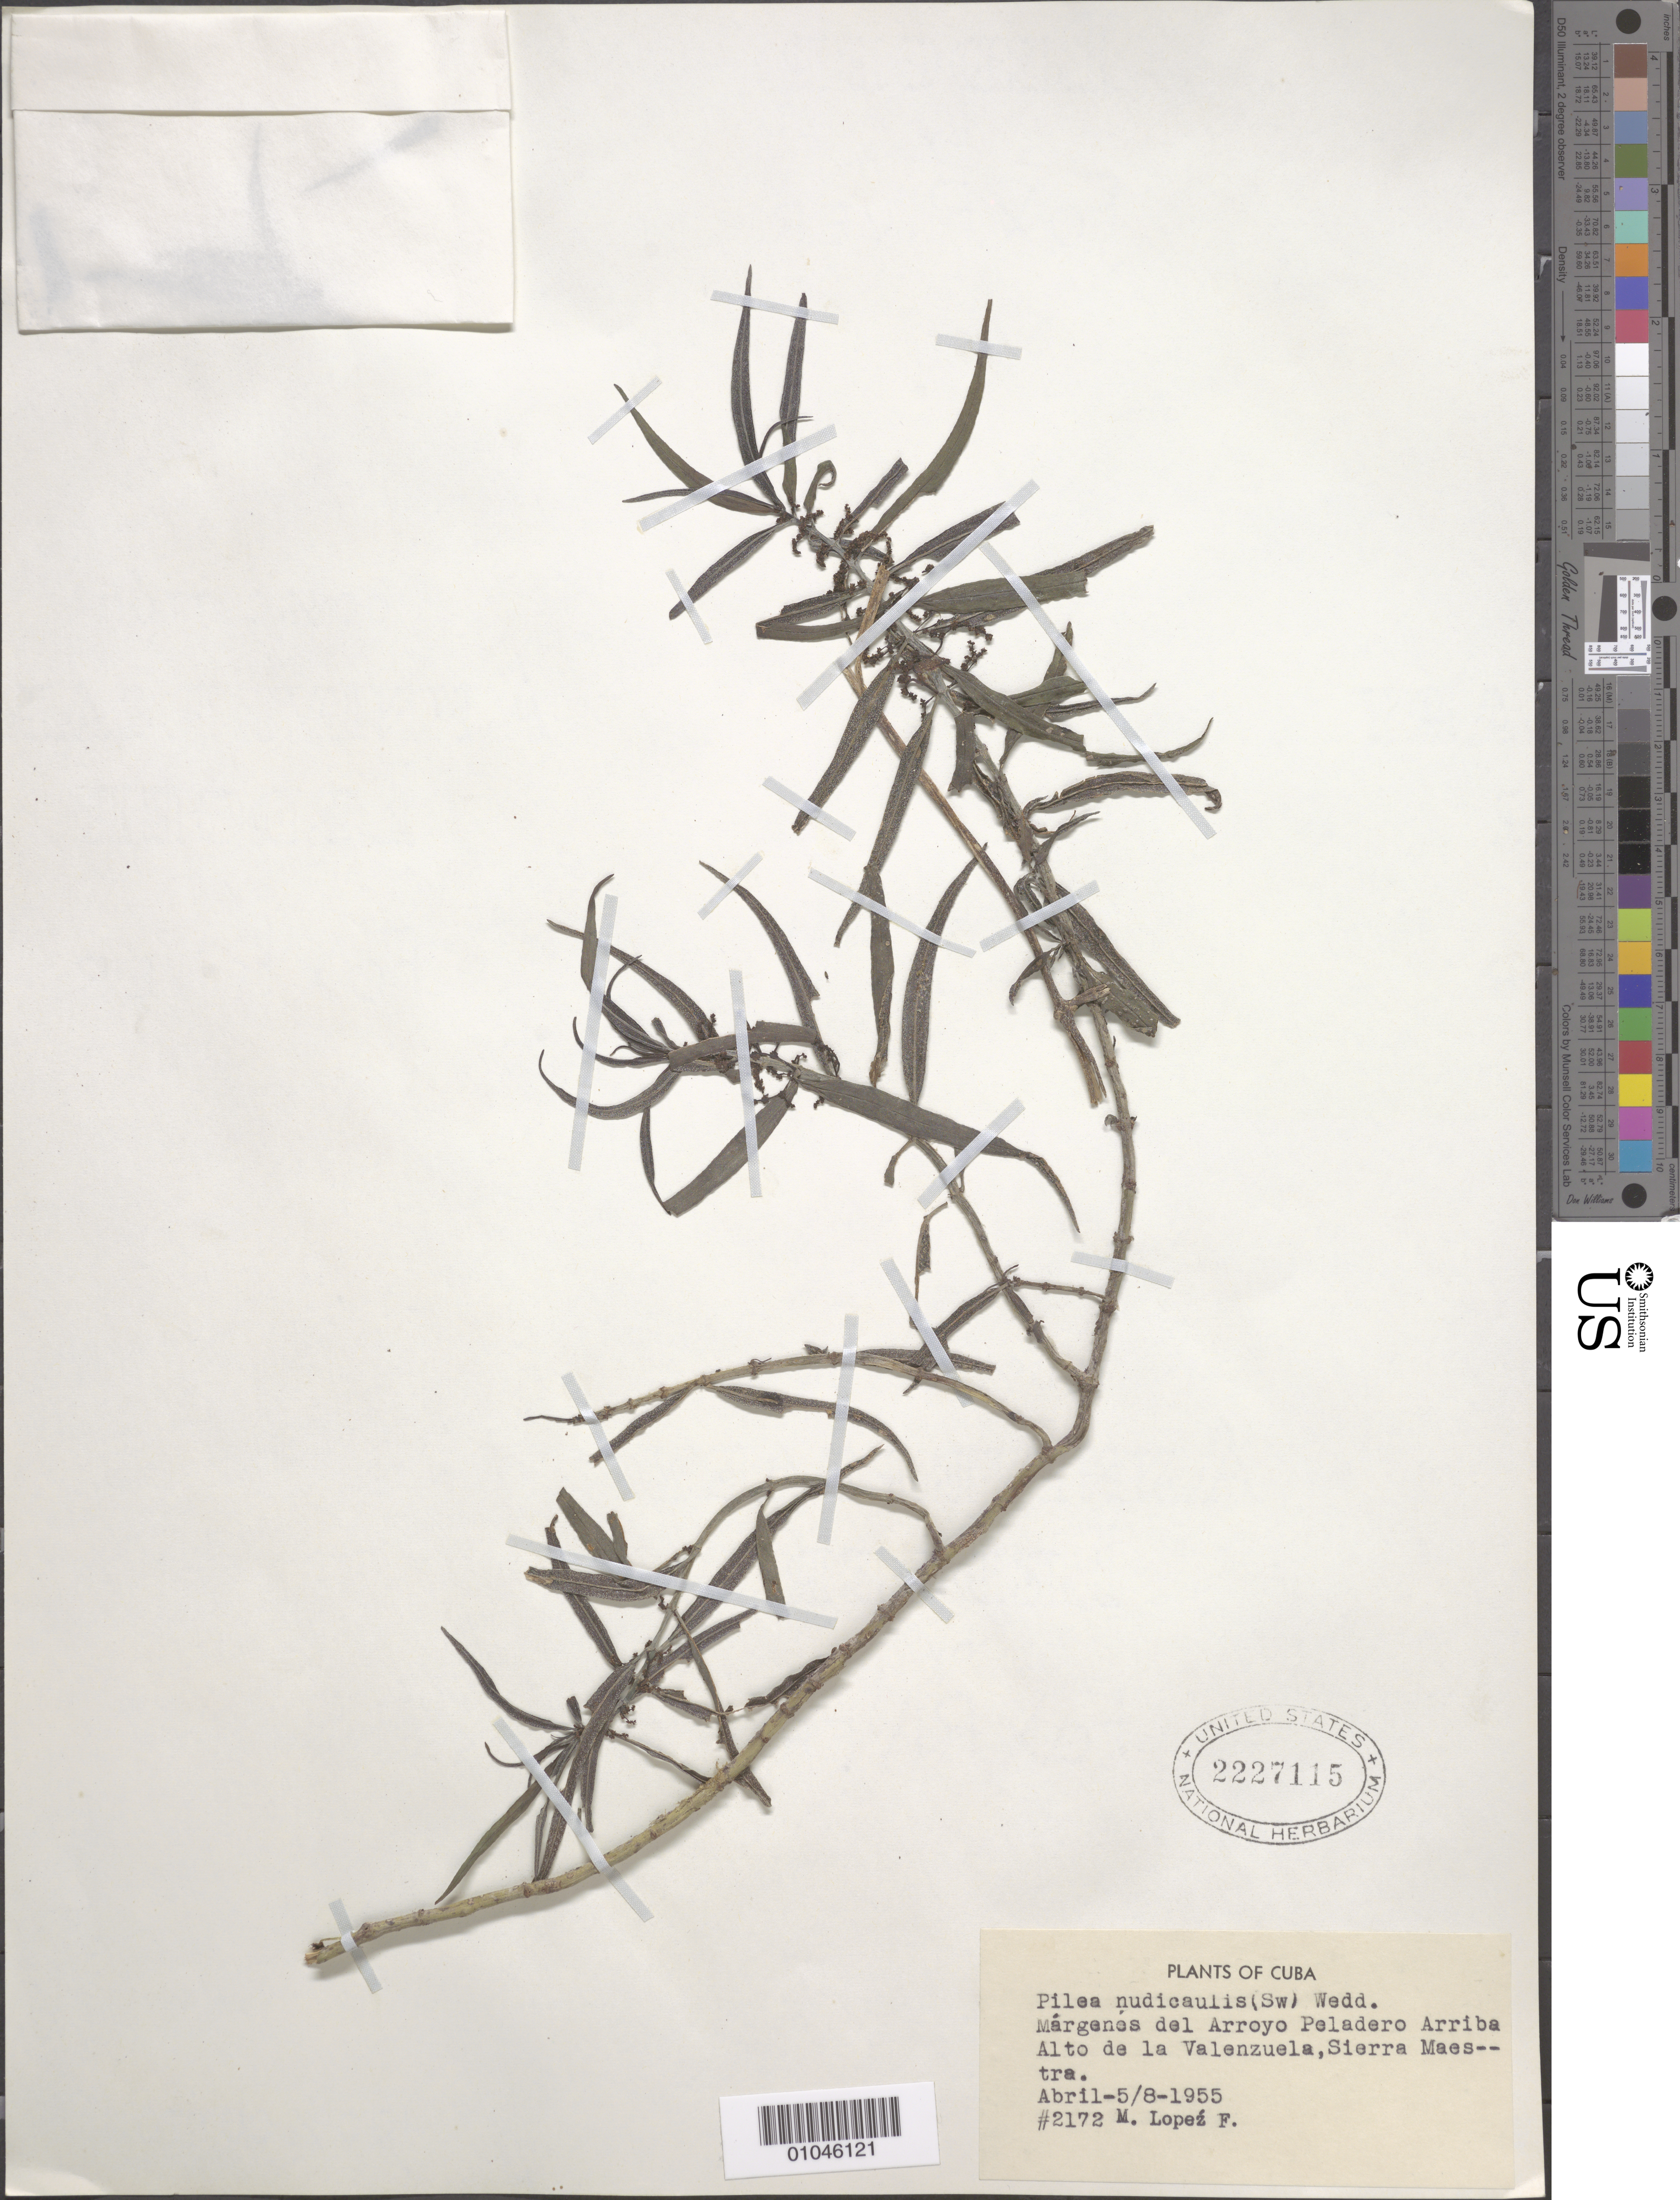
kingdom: Plantae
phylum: Tracheophyta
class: Magnoliopsida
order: Rosales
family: Urticaceae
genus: Pilea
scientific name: Pilea nudicaulis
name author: (Sw.) Wedd.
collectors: M. López Figueiras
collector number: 2172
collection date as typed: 05 Apr 1955 to 09 Apr 1955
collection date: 1955-04-05/1955-04-09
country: Cuba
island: Cuba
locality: Margenes del Arroyo Peladero Arriba Alto de la Valenzuela, Sierra Maestra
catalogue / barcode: US 2227115